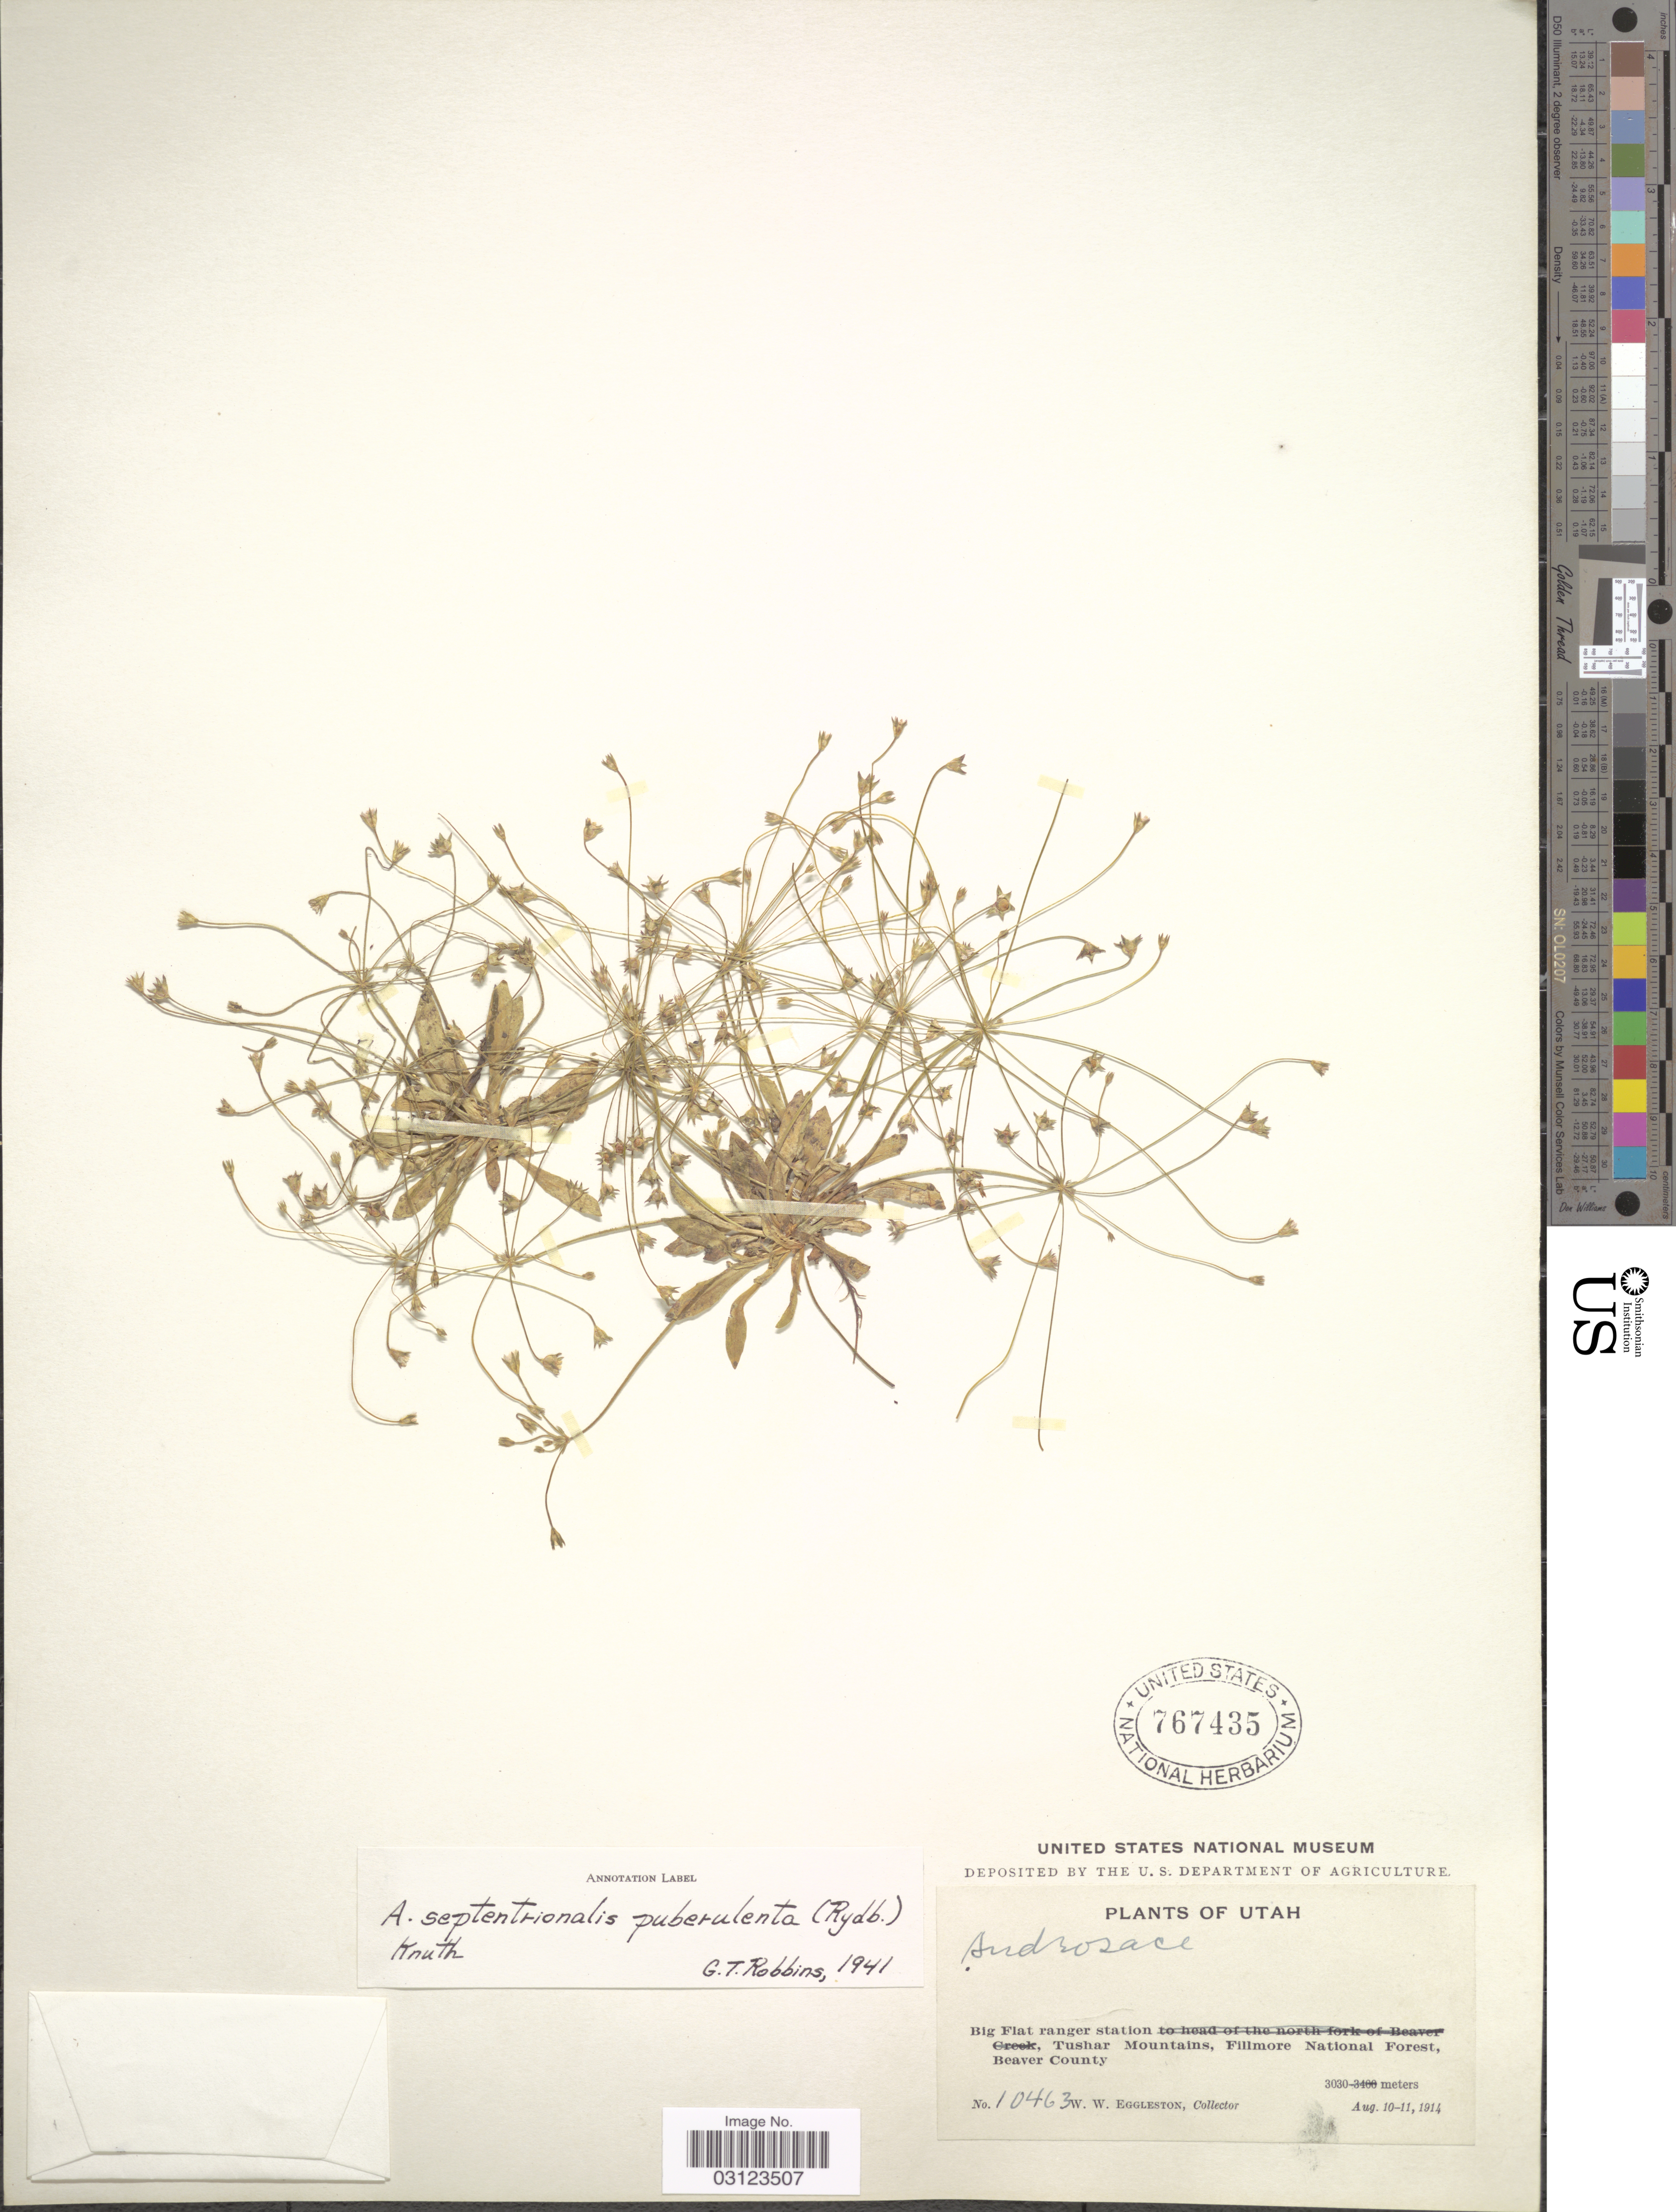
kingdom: Plantae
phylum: Tracheophyta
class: Magnoliopsida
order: Ericales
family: Primulaceae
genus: Androsace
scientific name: Androsace septentrionalis var. puberulenta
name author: (Rydb.) R. Knuth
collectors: W. W. Eggleston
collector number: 10463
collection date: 1914-08-10/1914-08-11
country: United States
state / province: Utah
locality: Big Flat ranger station, Tushar Mountains, Fillmore National Forest, Beaver County.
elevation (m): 3030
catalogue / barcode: US 767435